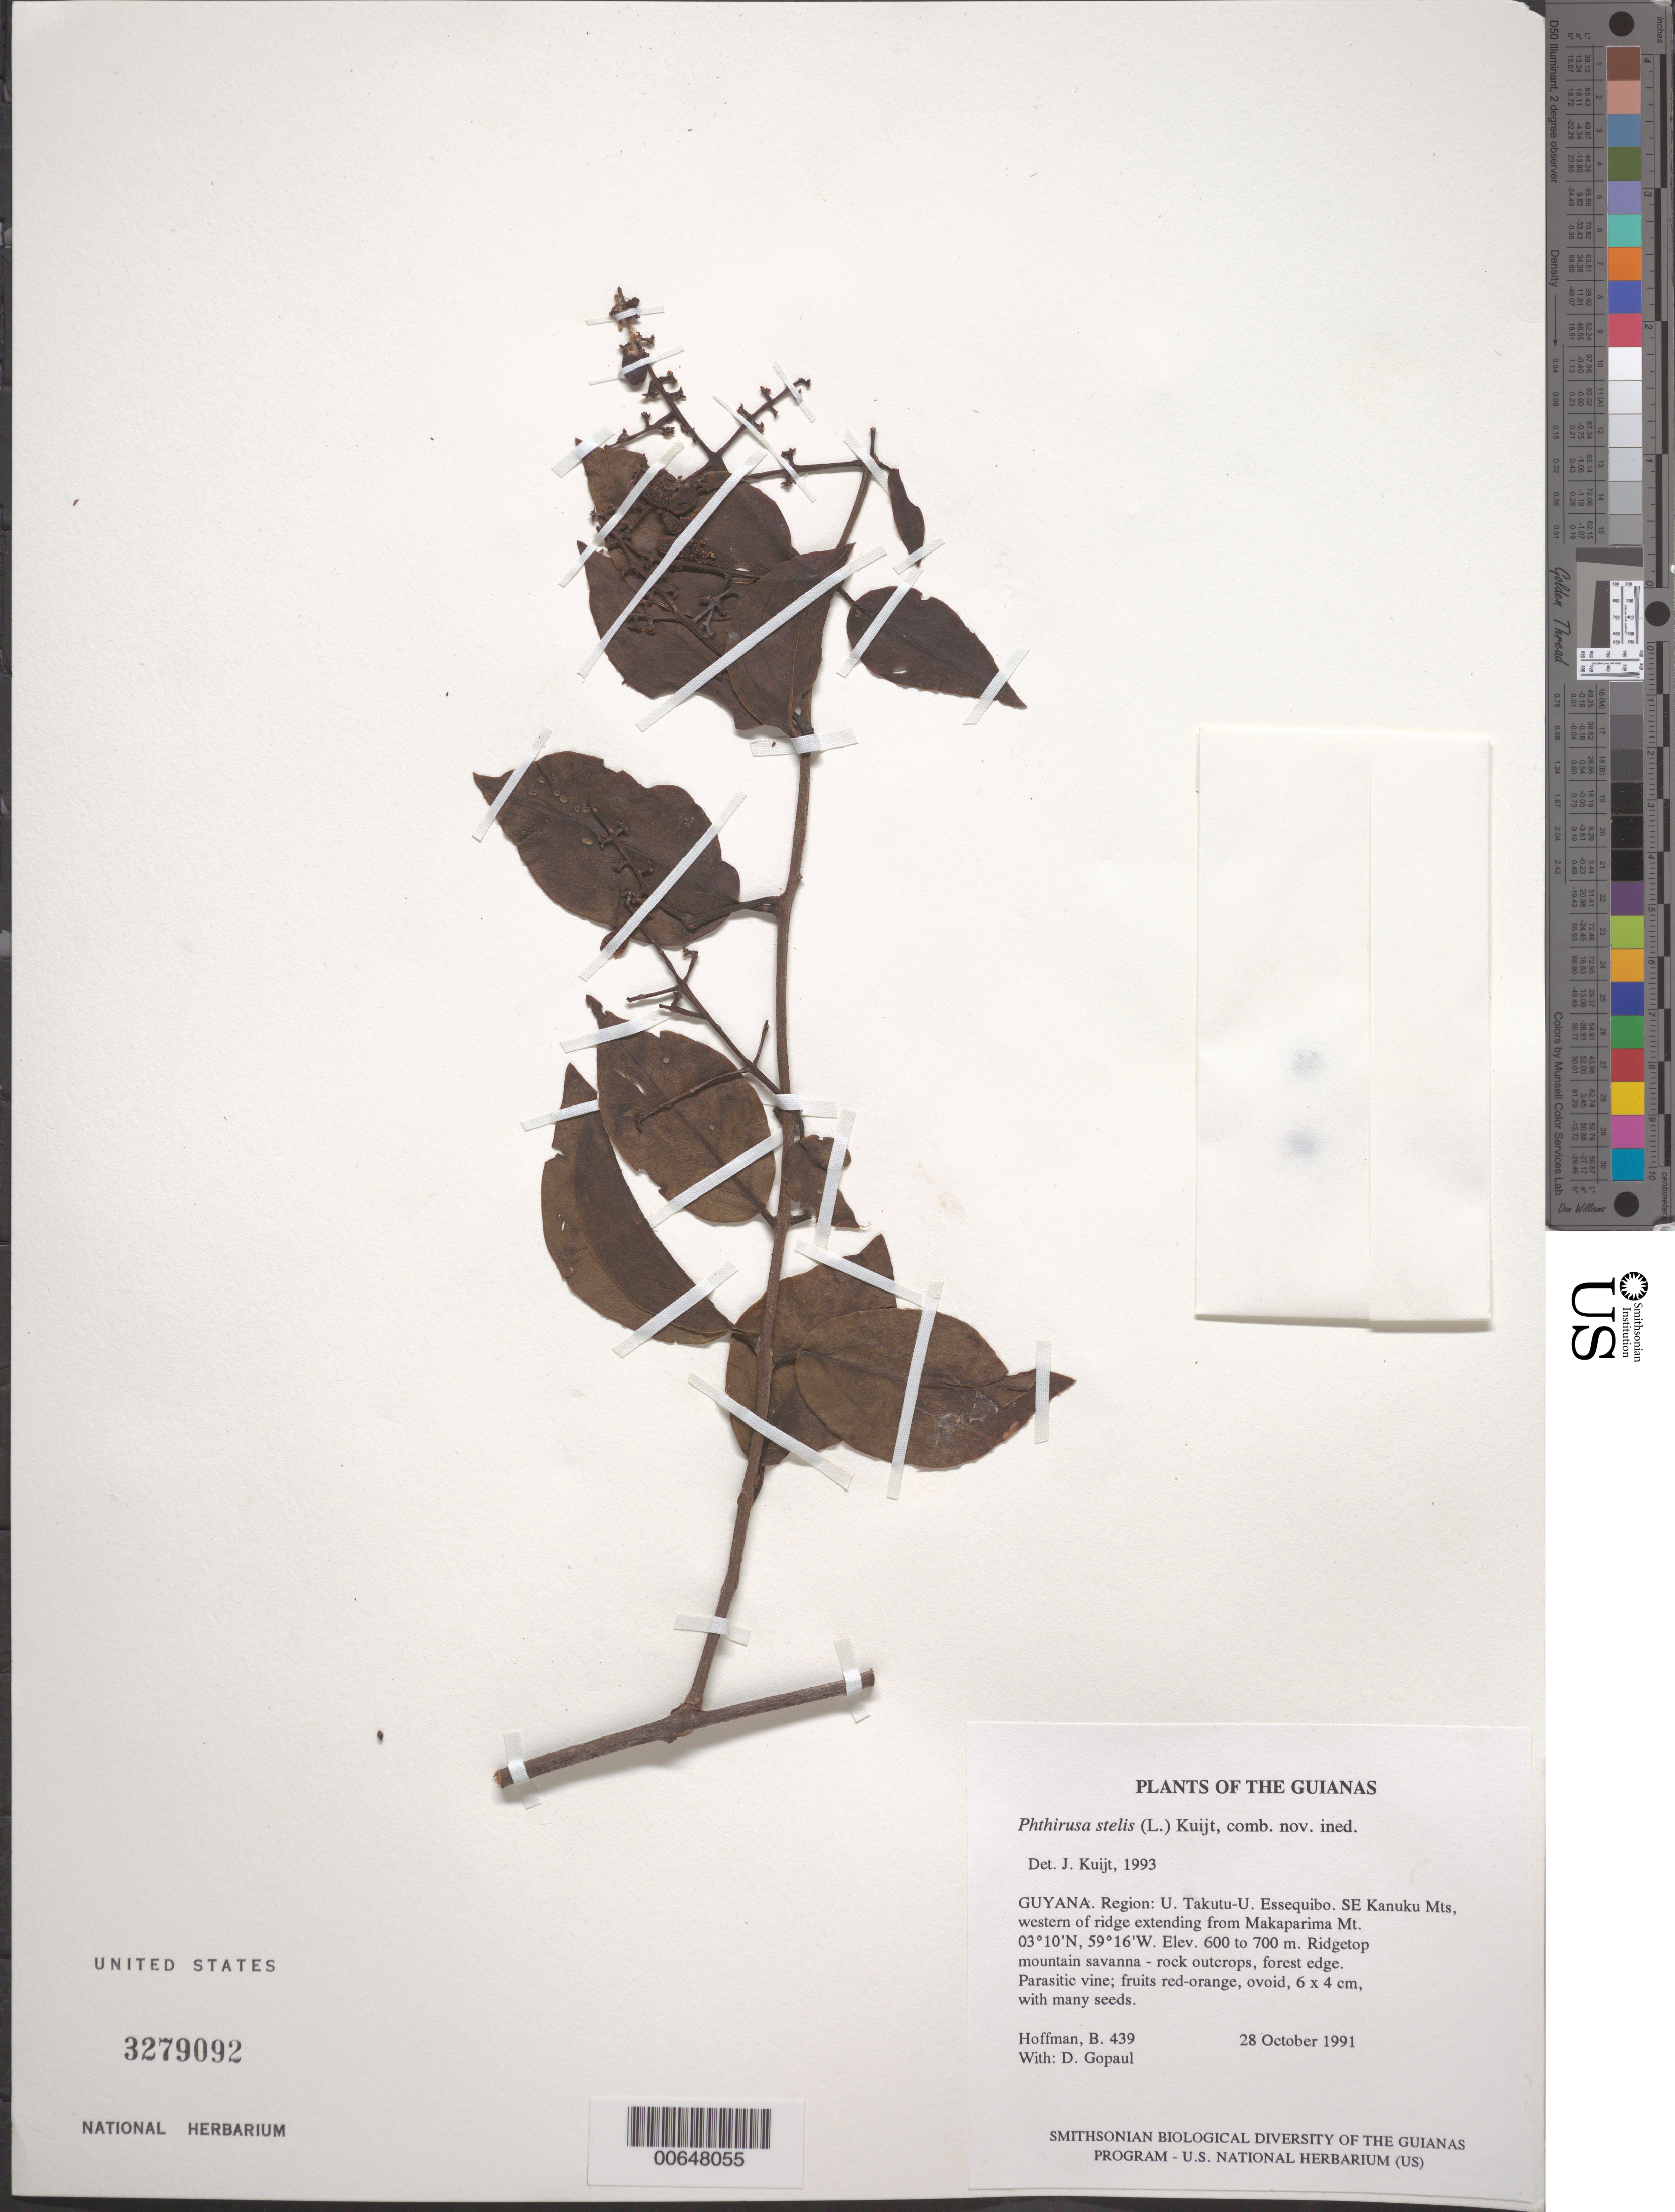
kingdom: Plantae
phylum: Tracheophyta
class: Magnoliopsida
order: Santalales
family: Loranthaceae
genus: Phthirusa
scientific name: Phthirusa stelis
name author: (L.) Kuijt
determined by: Kuijt, Job, (CANADA)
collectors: B. Hoffman & D. Gopaul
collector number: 439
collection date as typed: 28 October 1991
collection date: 1991-10-28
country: Guyana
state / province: U. Takutu-U. Essequibo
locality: SE Kanuku Mts; western end of ridge extending from Makaparima Mountain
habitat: Ridgetop mountain savanna - rock outcrops, forest edge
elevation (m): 600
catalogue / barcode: US 3279092